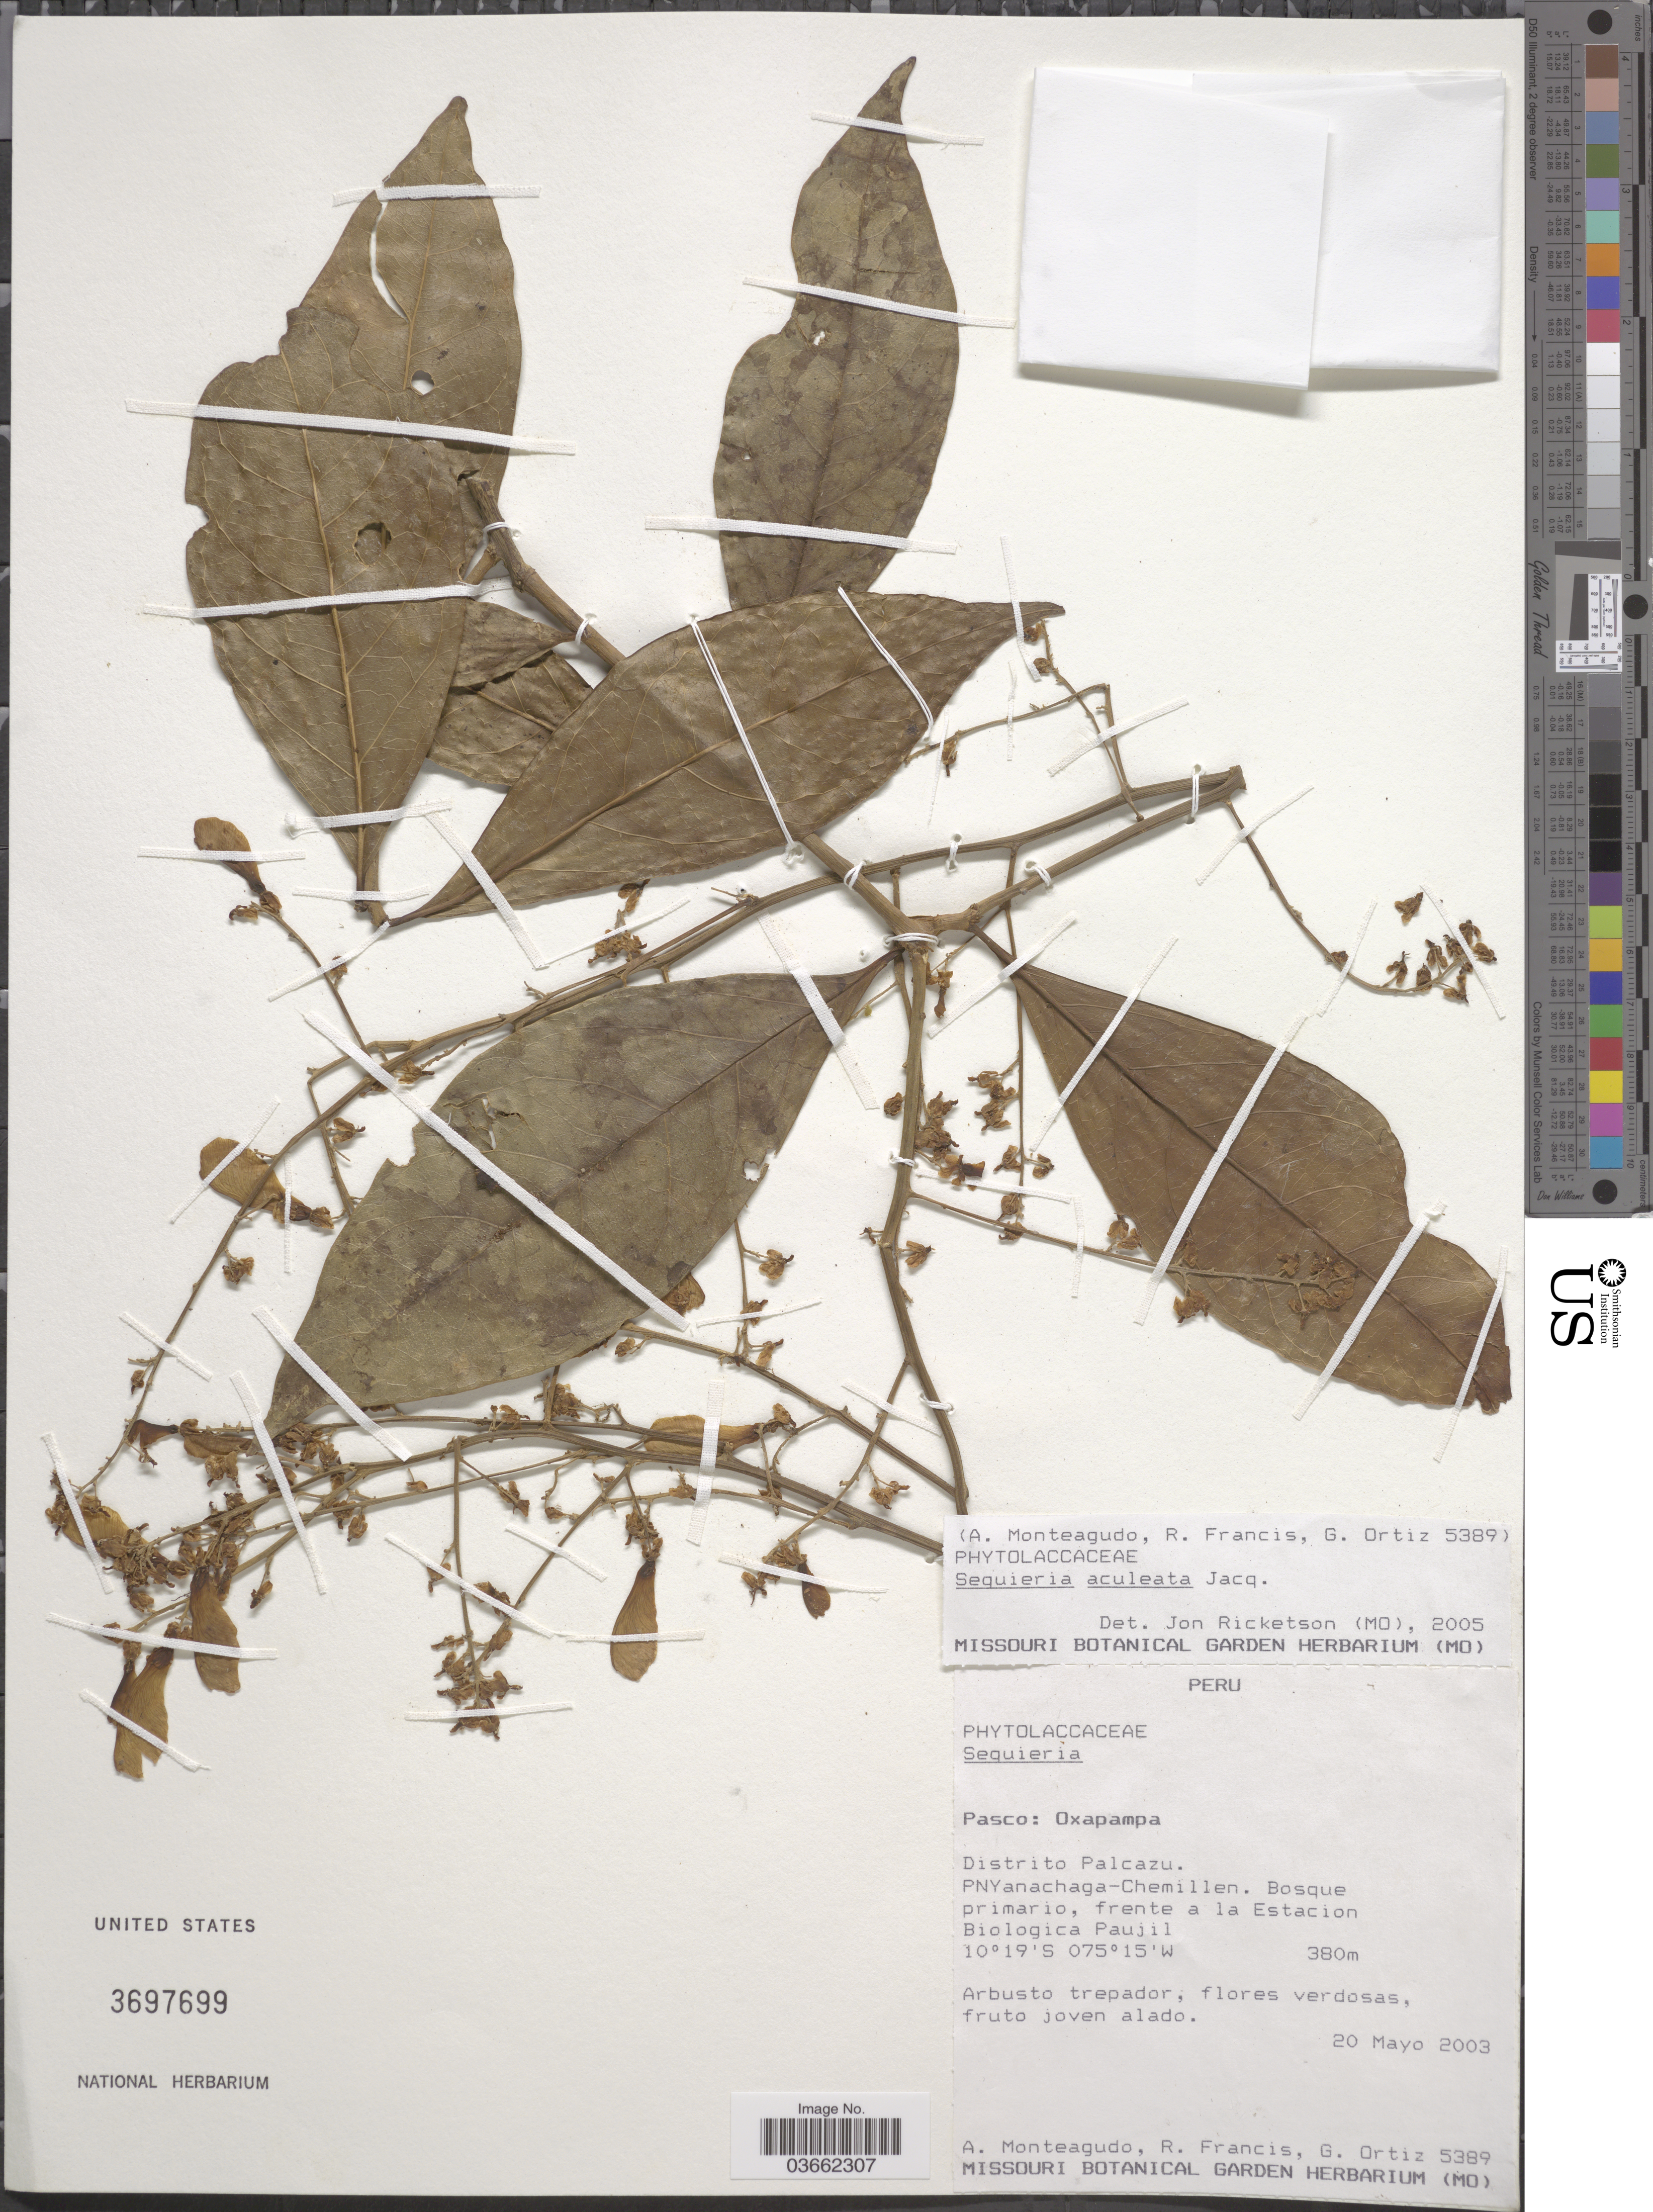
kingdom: Plantae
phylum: Tracheophyta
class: Magnoliopsida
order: Caryophyllales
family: Phytolaccaceae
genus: Seguieria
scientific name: Seguieria aculeata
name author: Jacq.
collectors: A. Monteagudo, R. Francis & G. Ortiz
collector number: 5389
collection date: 2003-05-20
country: Peru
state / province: Pasco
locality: Oxapampa. Distrito Palcazu. PNYanachaga-Chemillen. Frente a la Estacion Biologica Paujil.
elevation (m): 380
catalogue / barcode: US 3697699